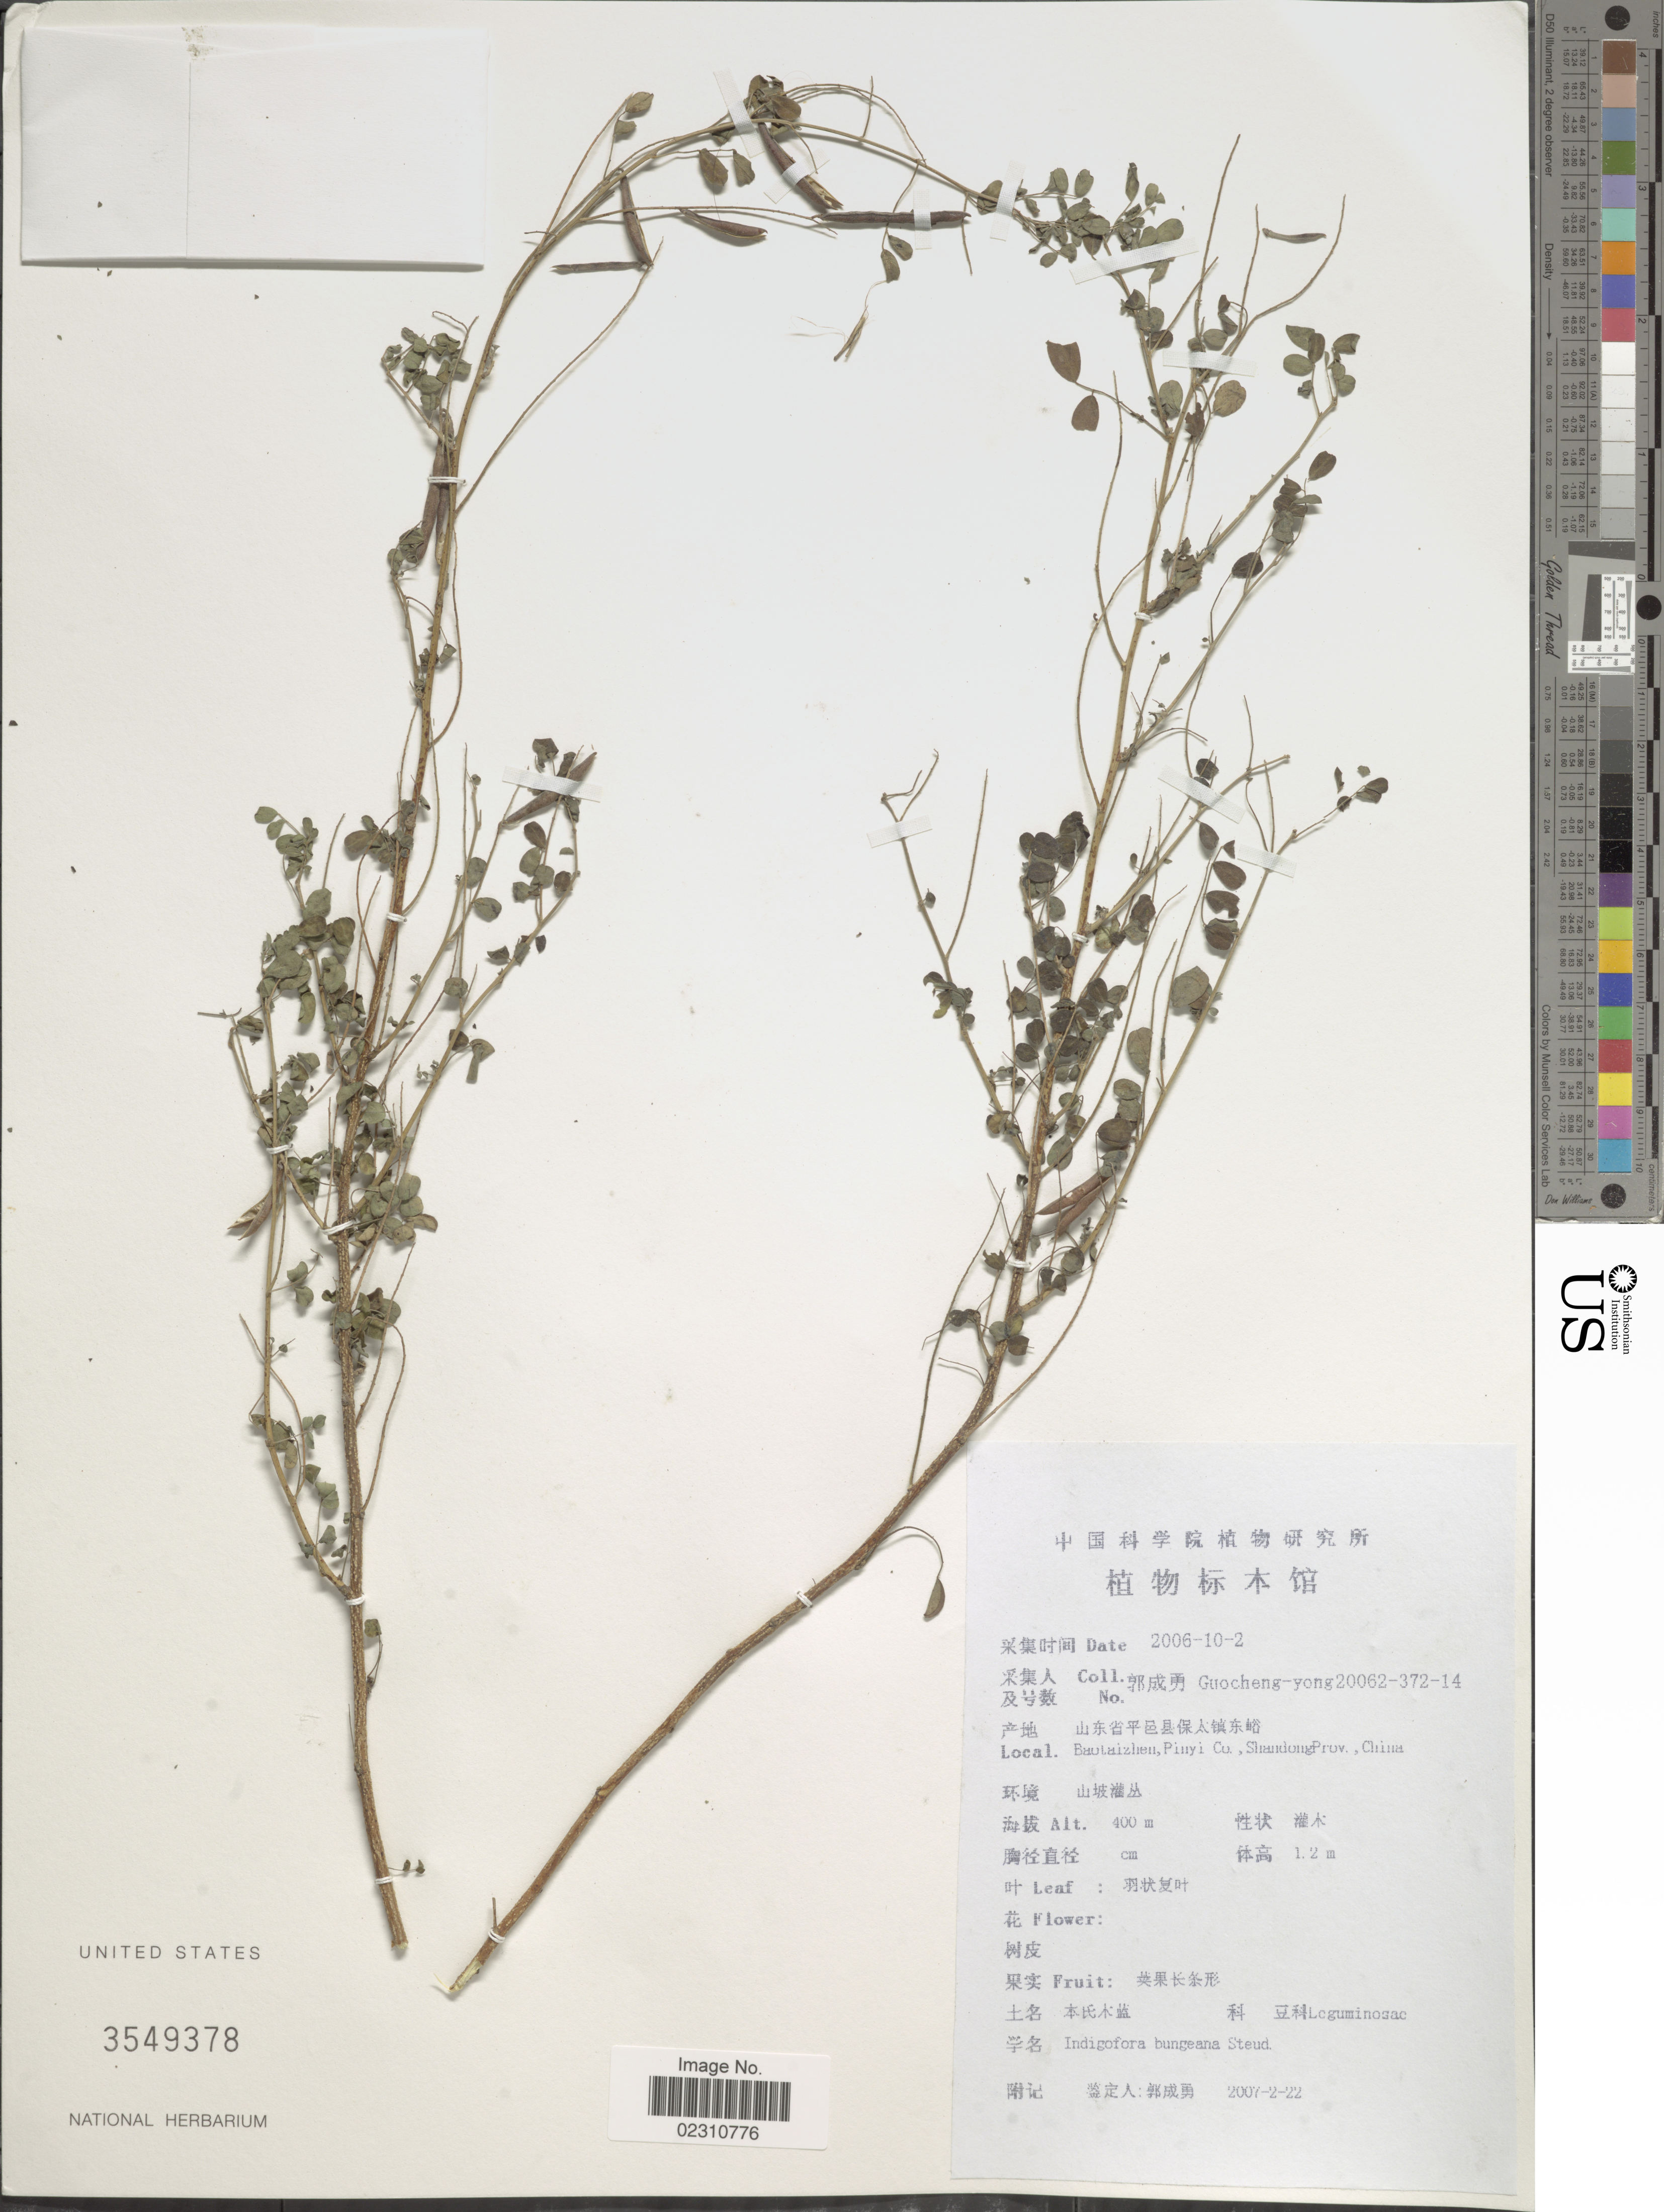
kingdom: Plantae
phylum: Tracheophyta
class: Magnoliopsida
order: Fabales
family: Fabaceae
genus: Indigofera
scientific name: Indigofera bungeana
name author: Walp.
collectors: Guo Chengyong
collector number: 20062-372-14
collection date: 2007-02-22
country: China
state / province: Shandong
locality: Baolaizhen [interpreted], Pinyi Co. Shandong Prov. China.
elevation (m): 400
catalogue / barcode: US 3549378